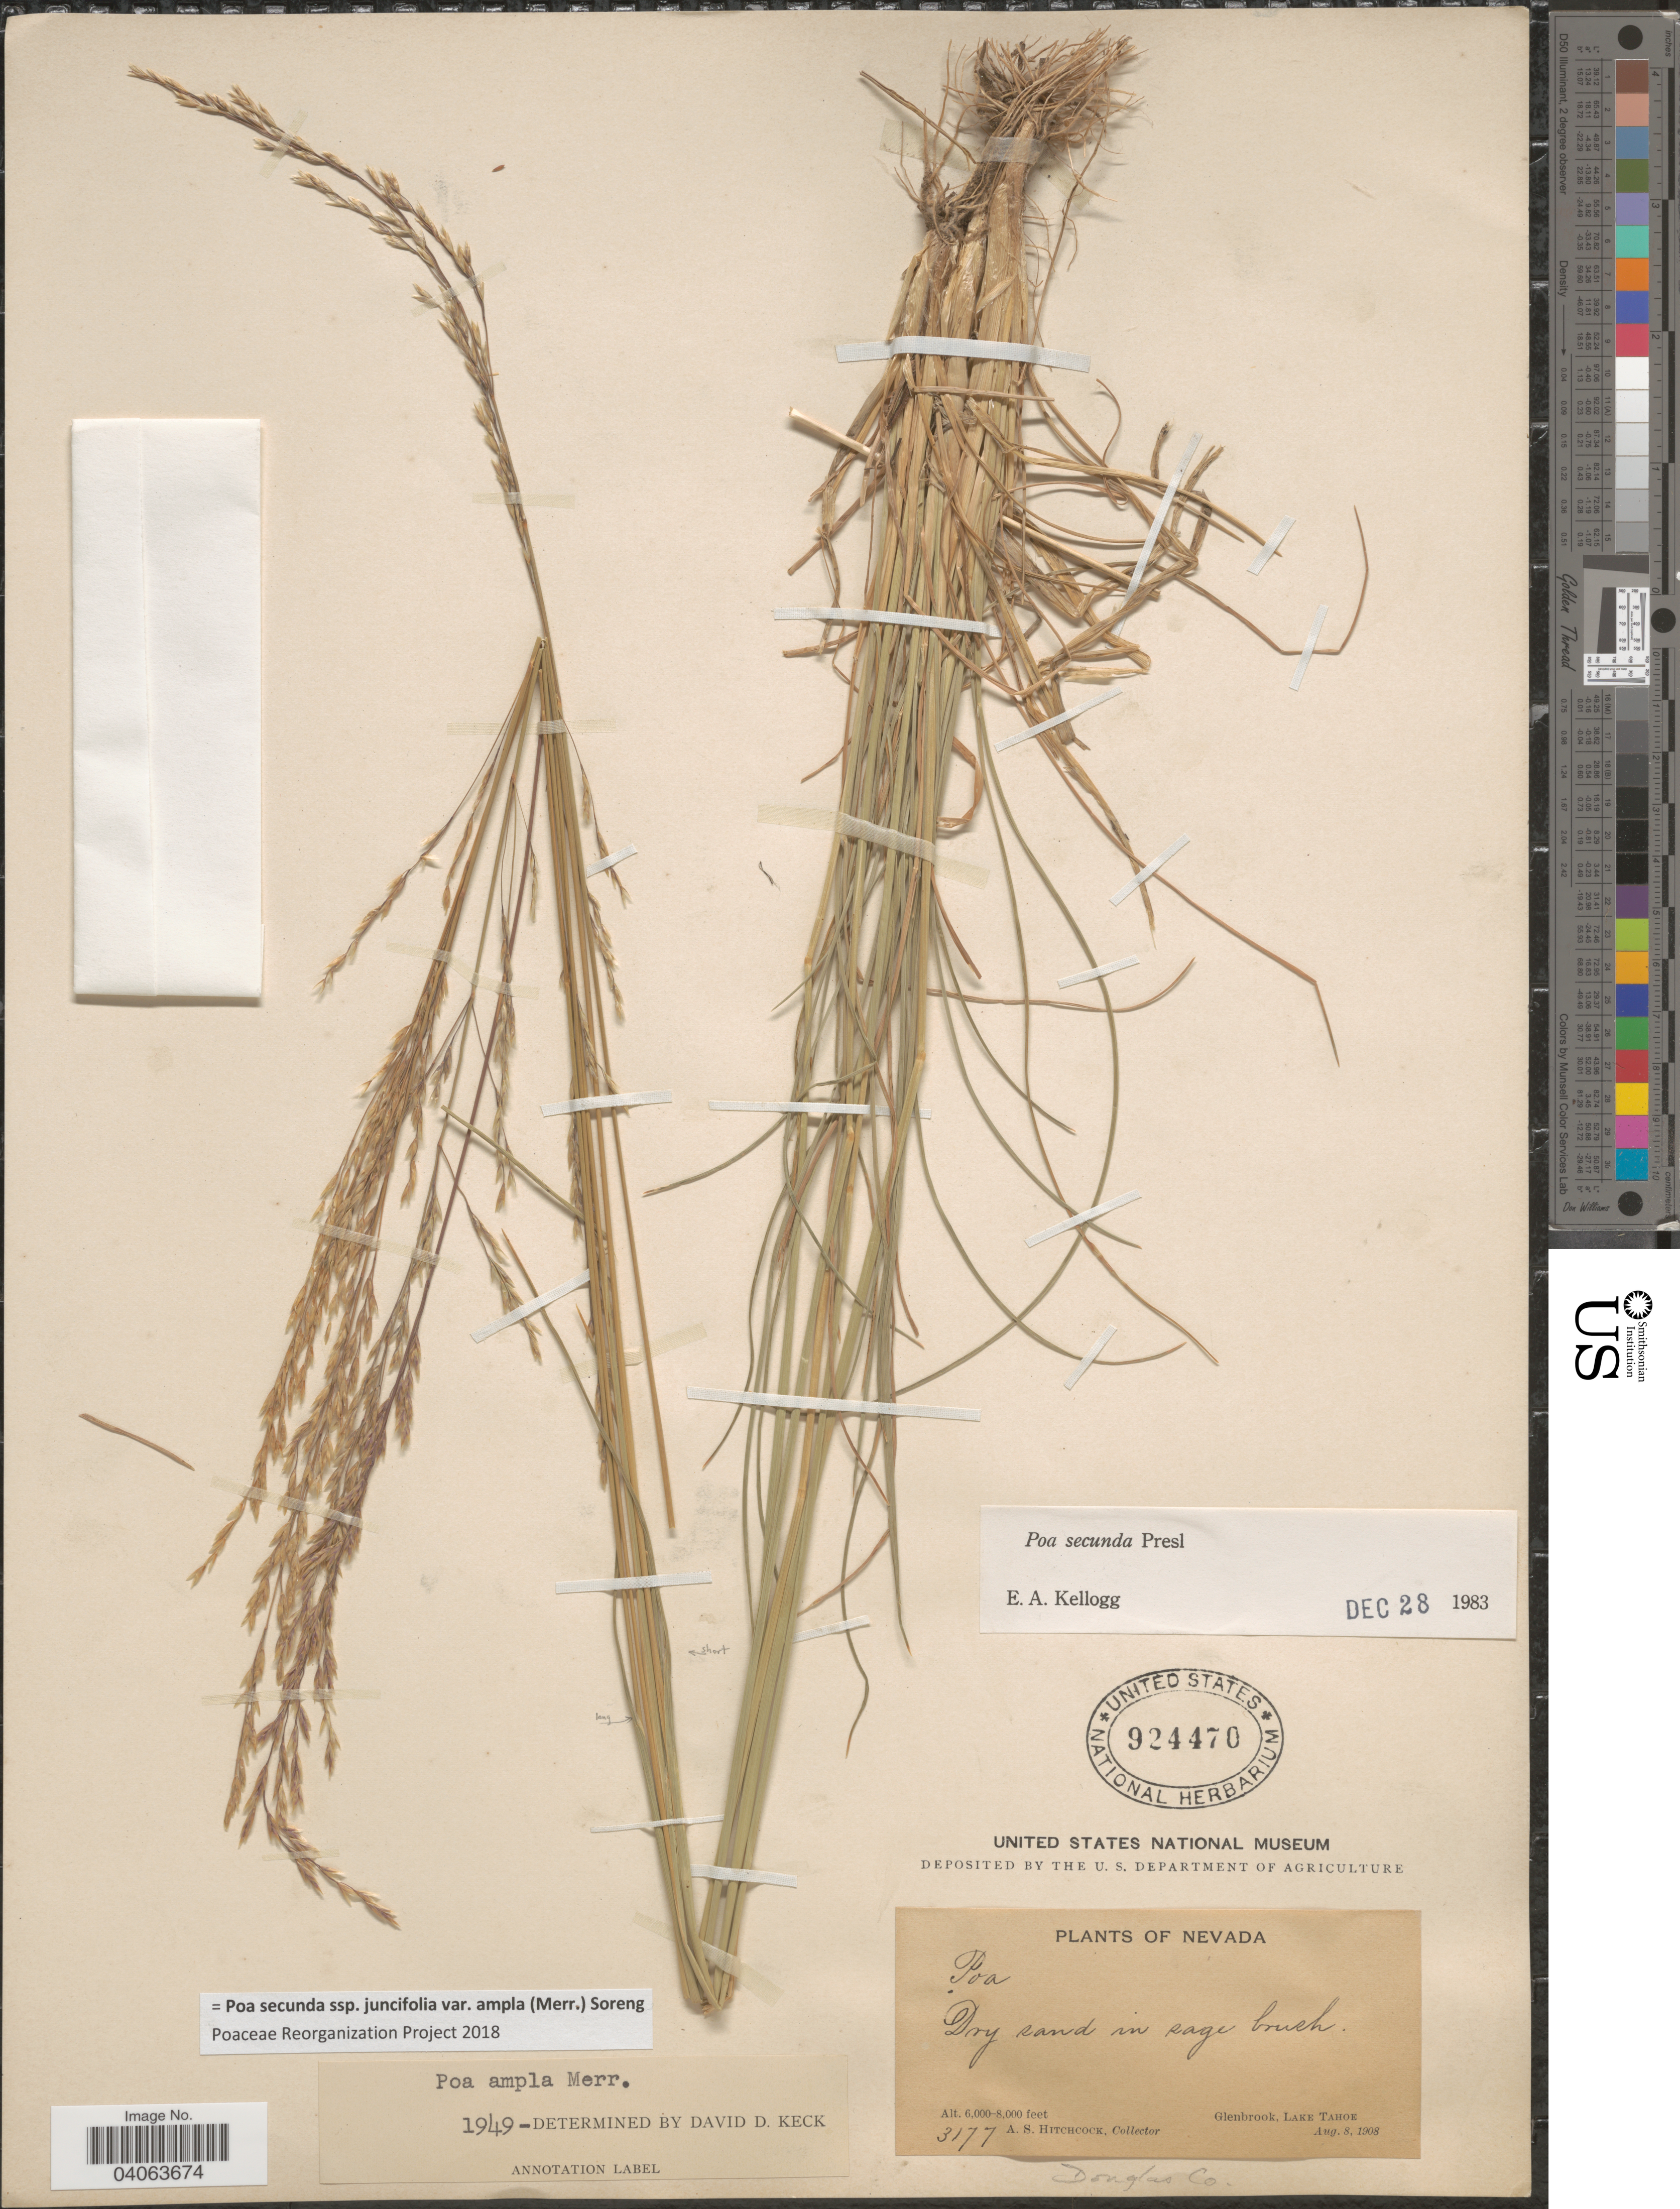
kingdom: Plantae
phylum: Tracheophyta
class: Liliopsida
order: Poales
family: Poaceae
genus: Poa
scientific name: Poa secunda subsp. juncifolia var. ampla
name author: (Merr.) Soreng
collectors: A. S. Hitchcock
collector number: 3177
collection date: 1908-08-08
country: United States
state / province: Nevada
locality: Glenbrook, Lake Tahoe. Douglas Co.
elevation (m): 1829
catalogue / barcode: US 924470